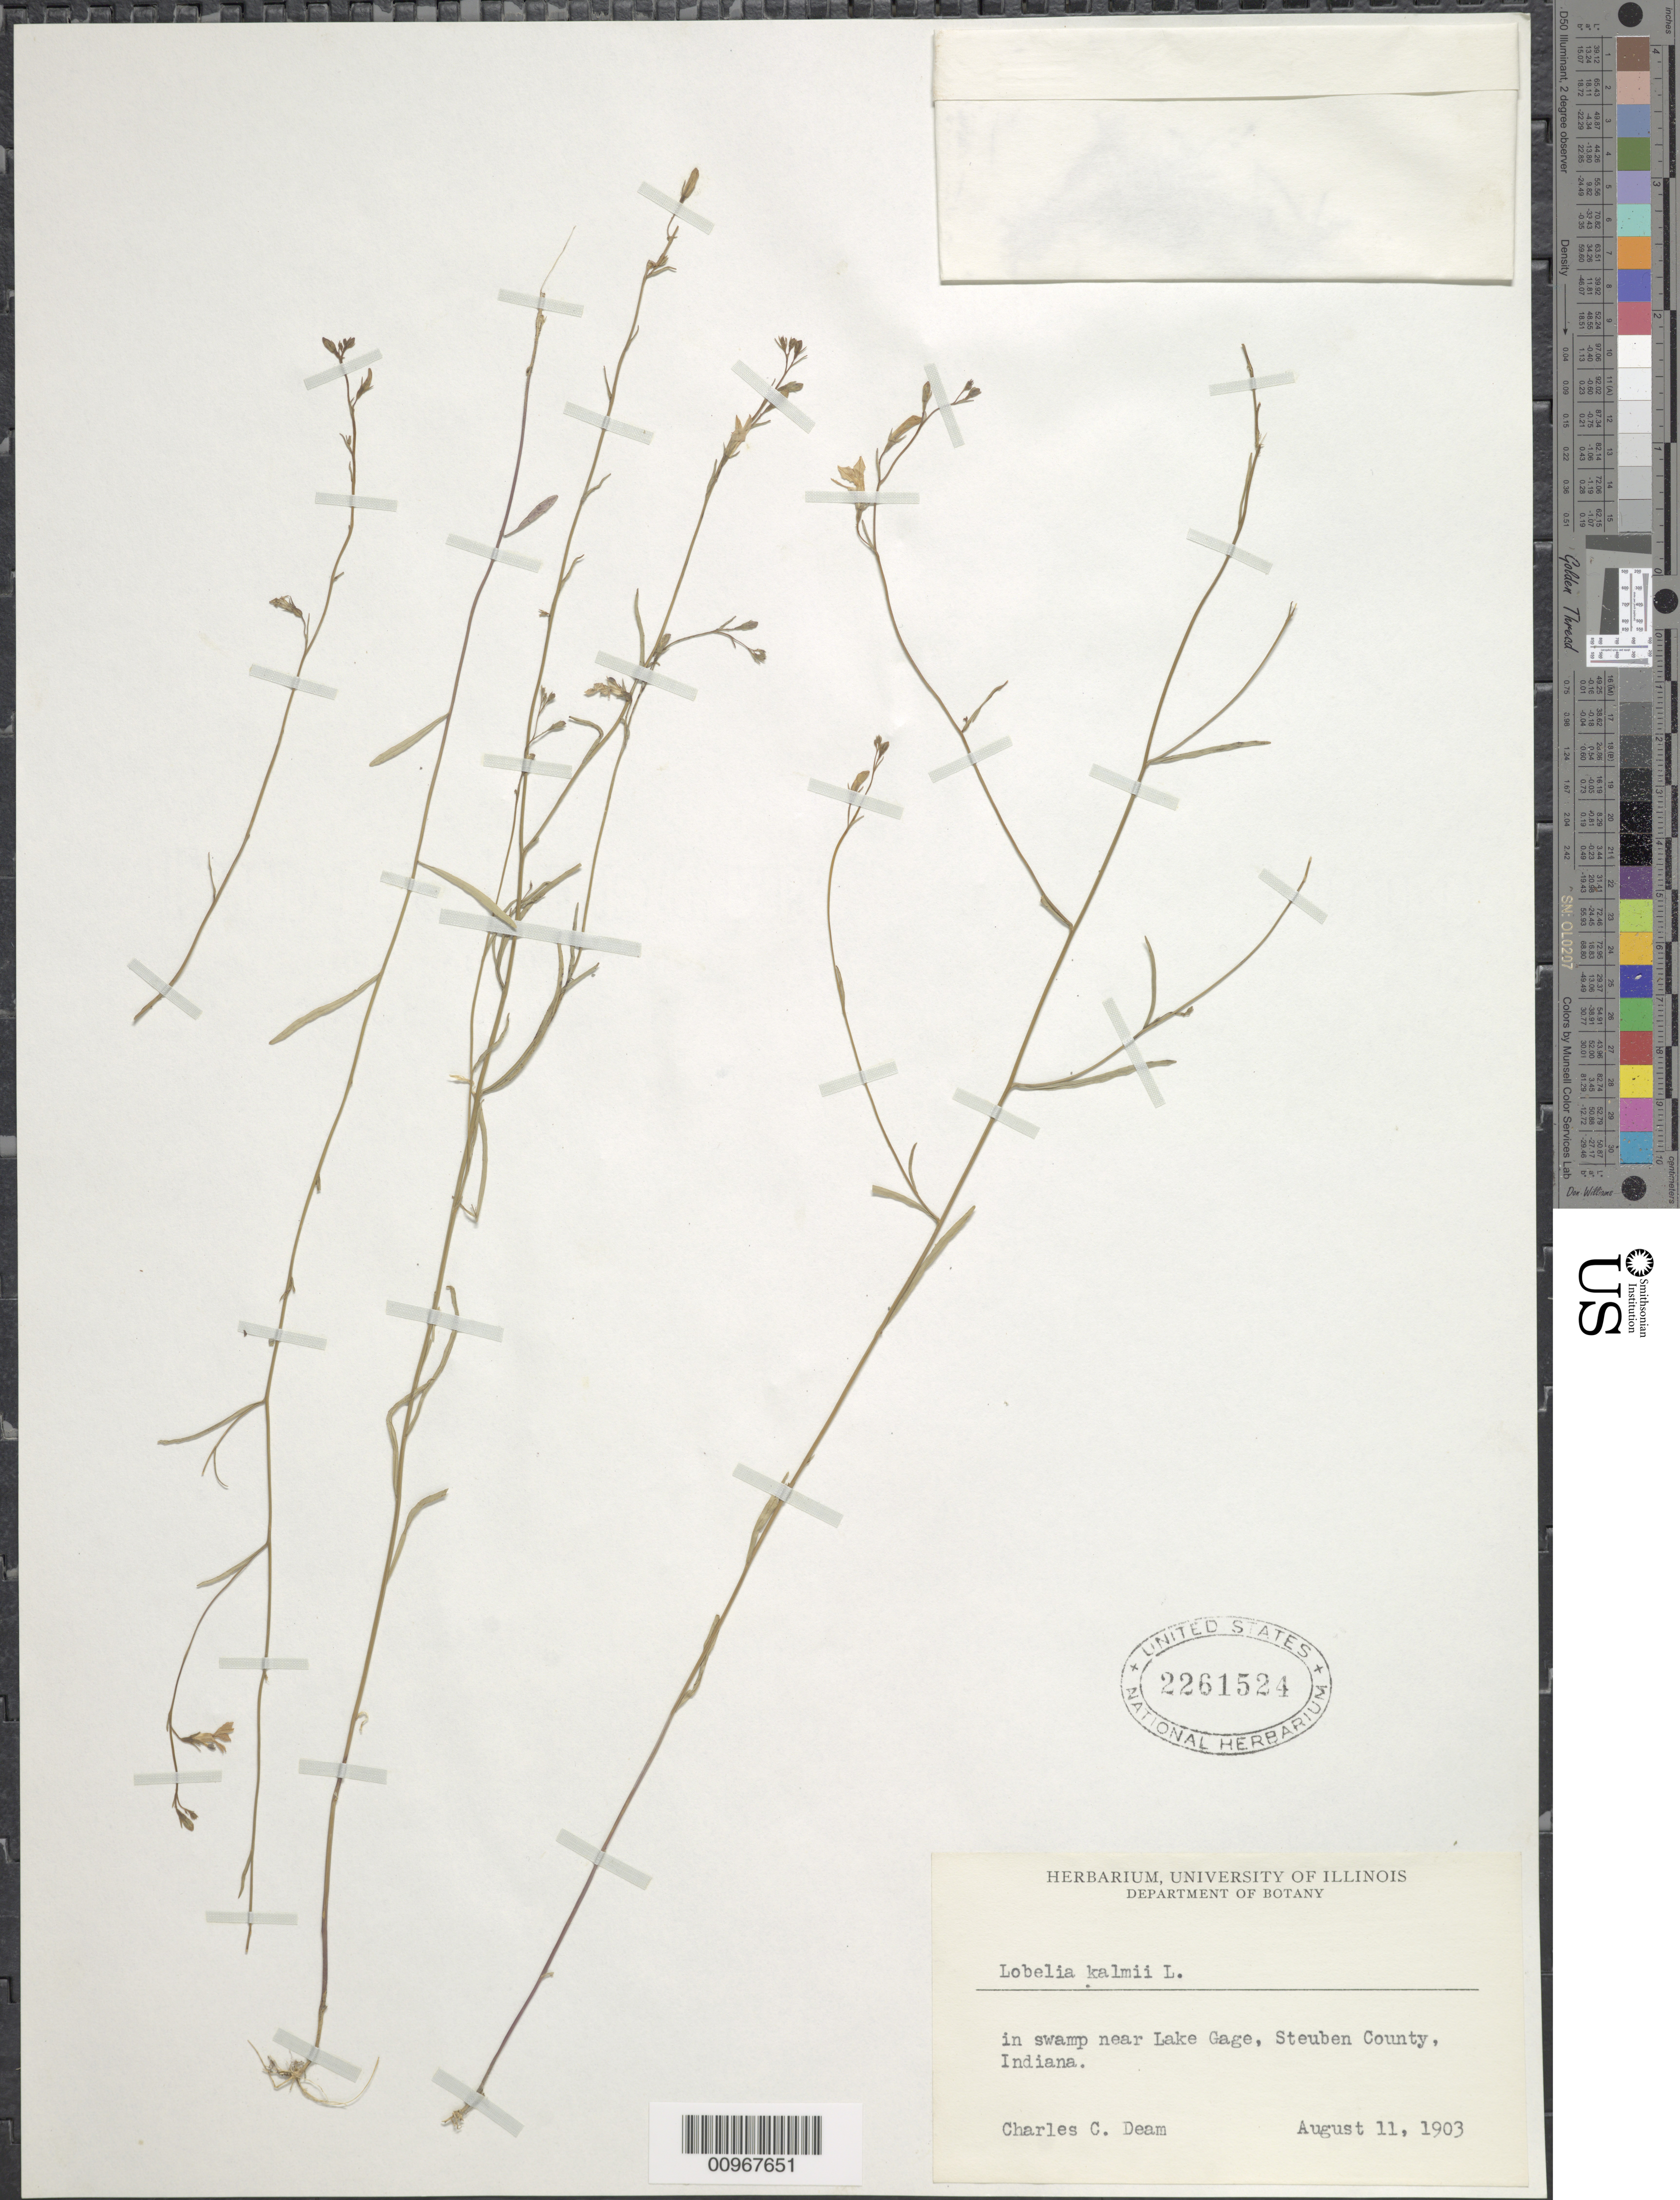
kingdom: Plantae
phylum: Tracheophyta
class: Magnoliopsida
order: Asterales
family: Campanulaceae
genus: Lobelia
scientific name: Lobelia kalmii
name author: L.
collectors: C. C. Deam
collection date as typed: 11 Aug 1903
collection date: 1903-08-11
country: United States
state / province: Indiana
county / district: Steuben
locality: near Lake Gage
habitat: in swamp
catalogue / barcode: US 2261524